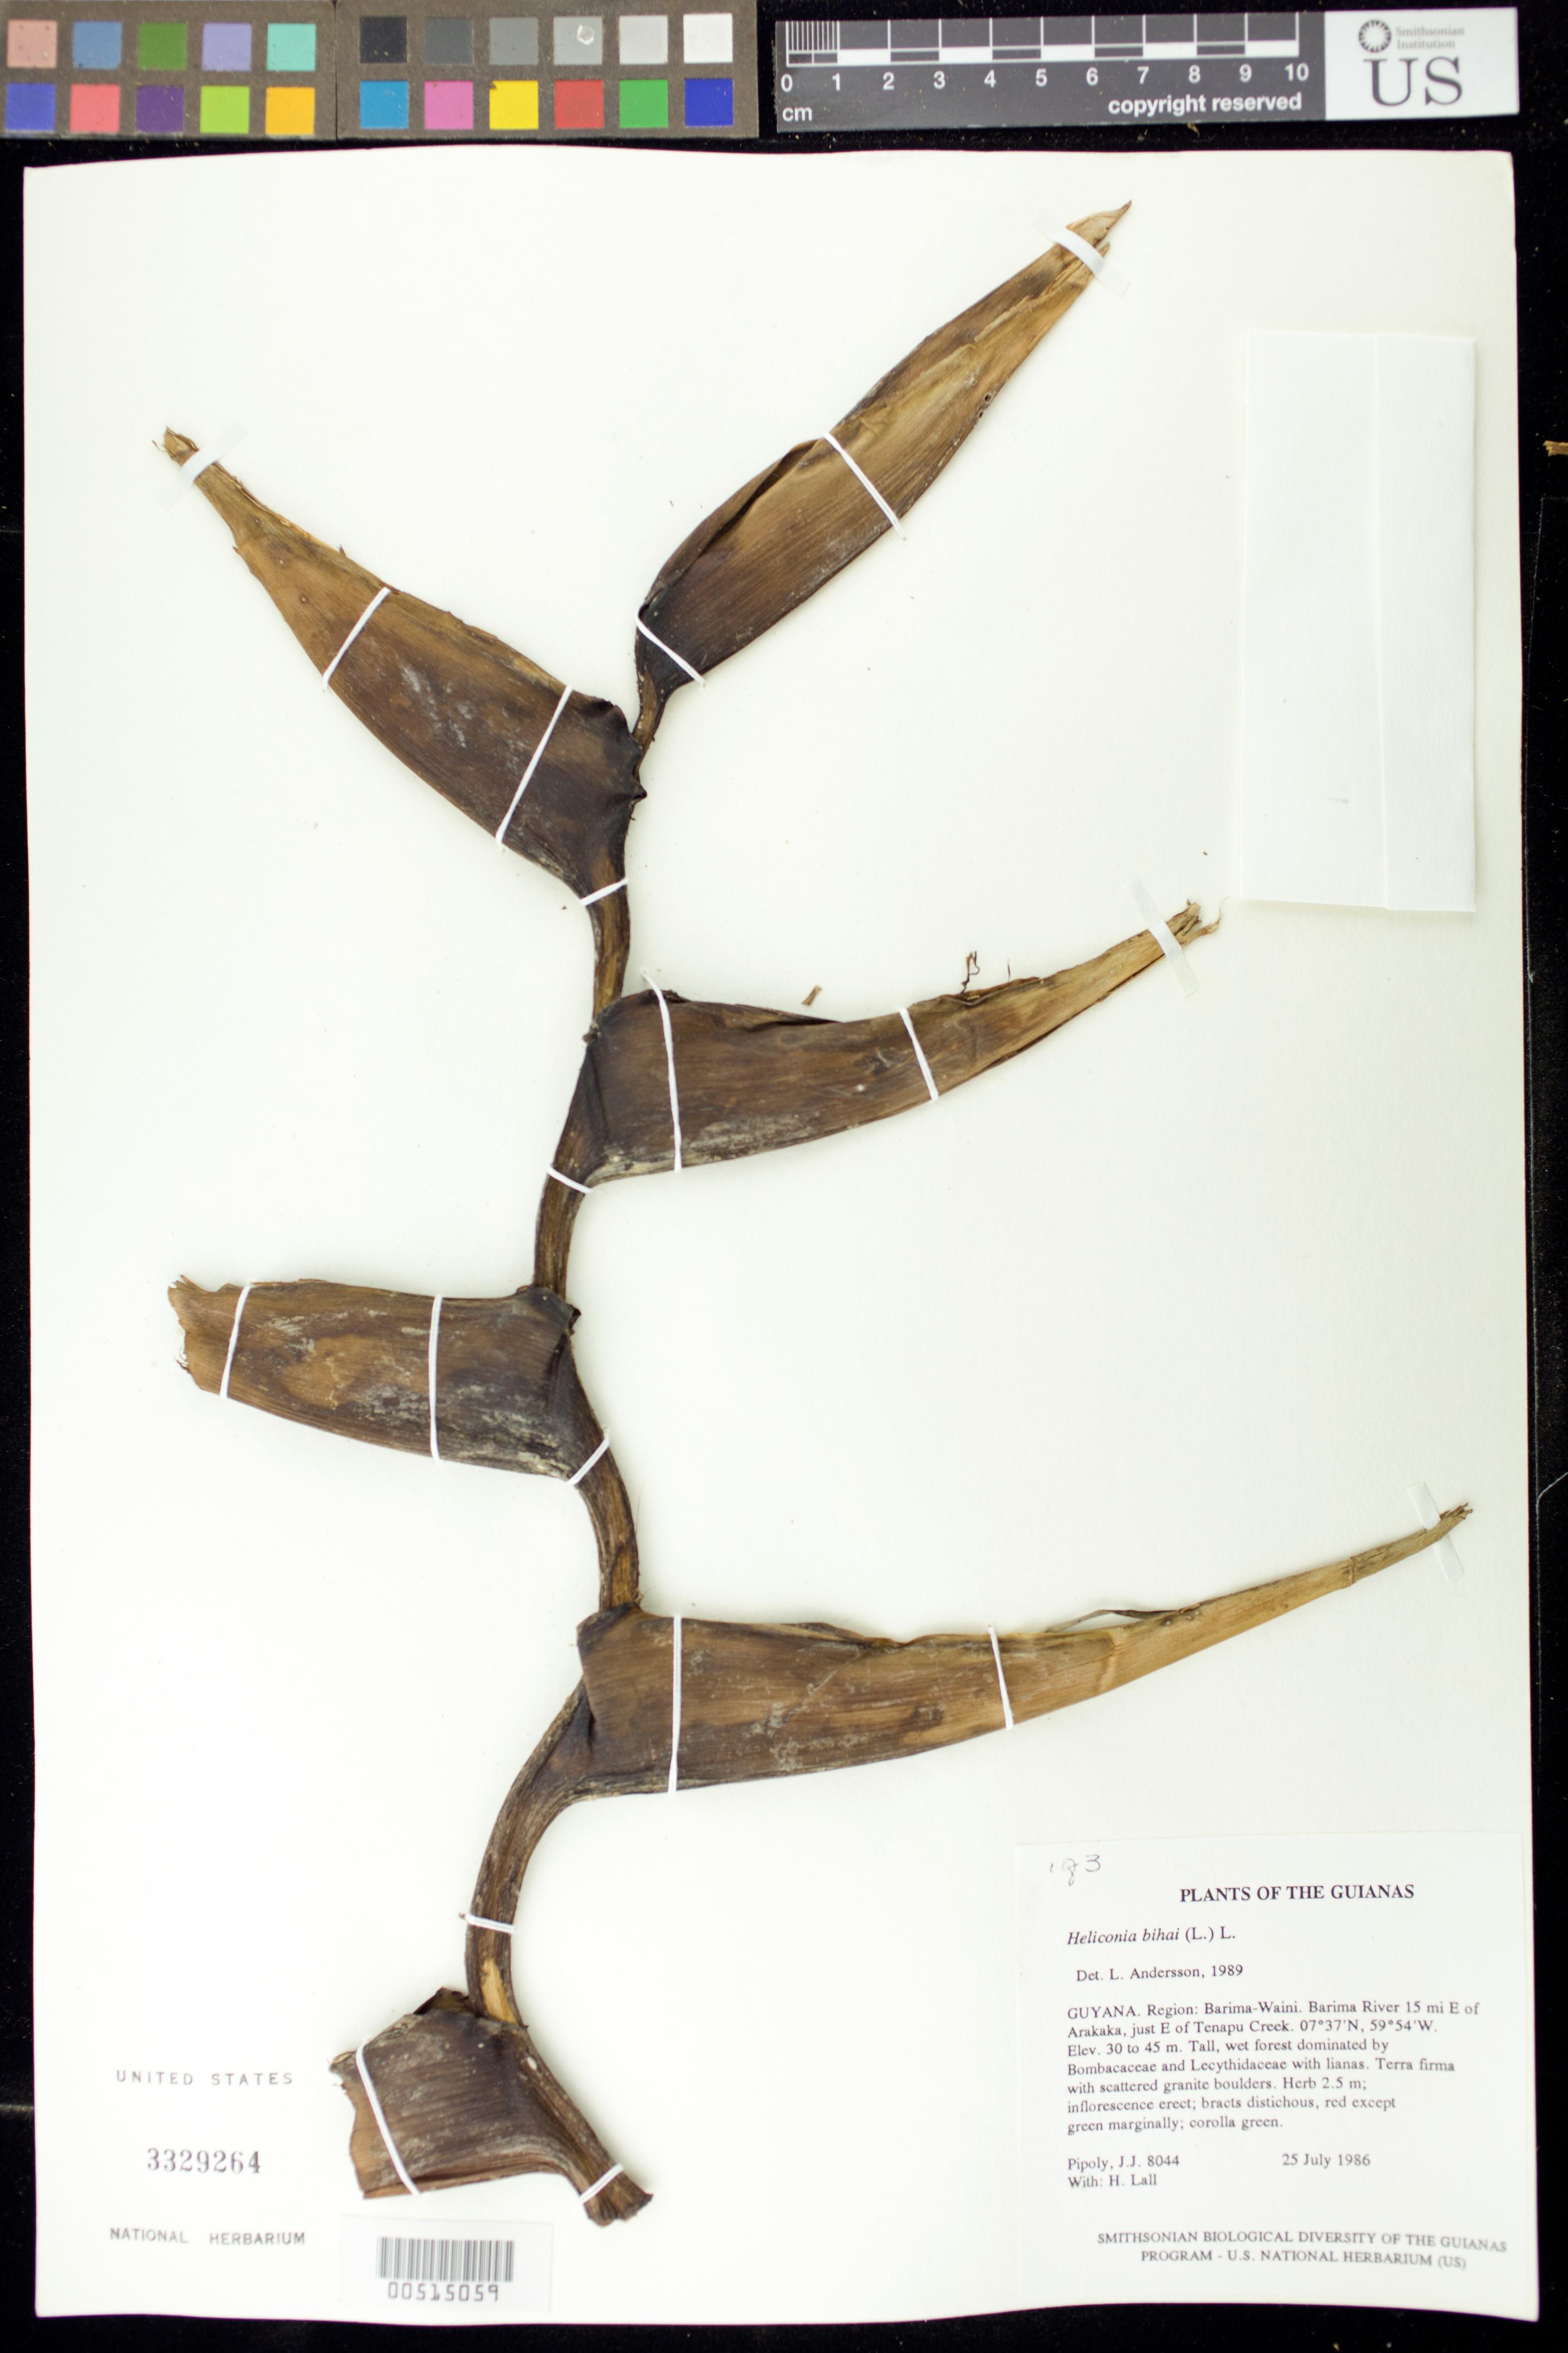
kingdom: Plantae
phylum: Tracheophyta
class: Liliopsida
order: Zingiberales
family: Heliconiaceae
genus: Heliconia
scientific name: Heliconia bihai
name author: (L.) L.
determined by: Andersson, [Bengt] Lennart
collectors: J. J. Pipoly & H. Lall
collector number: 8044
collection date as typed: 25 July 1986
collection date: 1986-07-25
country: Guyana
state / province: Barima-Waini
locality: Barima River 15 mi E of Arakaka, just E of Tenapu Creek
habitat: Tall, wet forest dominated by Bombacaceae and Lecythidaceae with lianas. Terra firma with scattered granite boulders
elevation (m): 30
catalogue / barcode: US 3329264